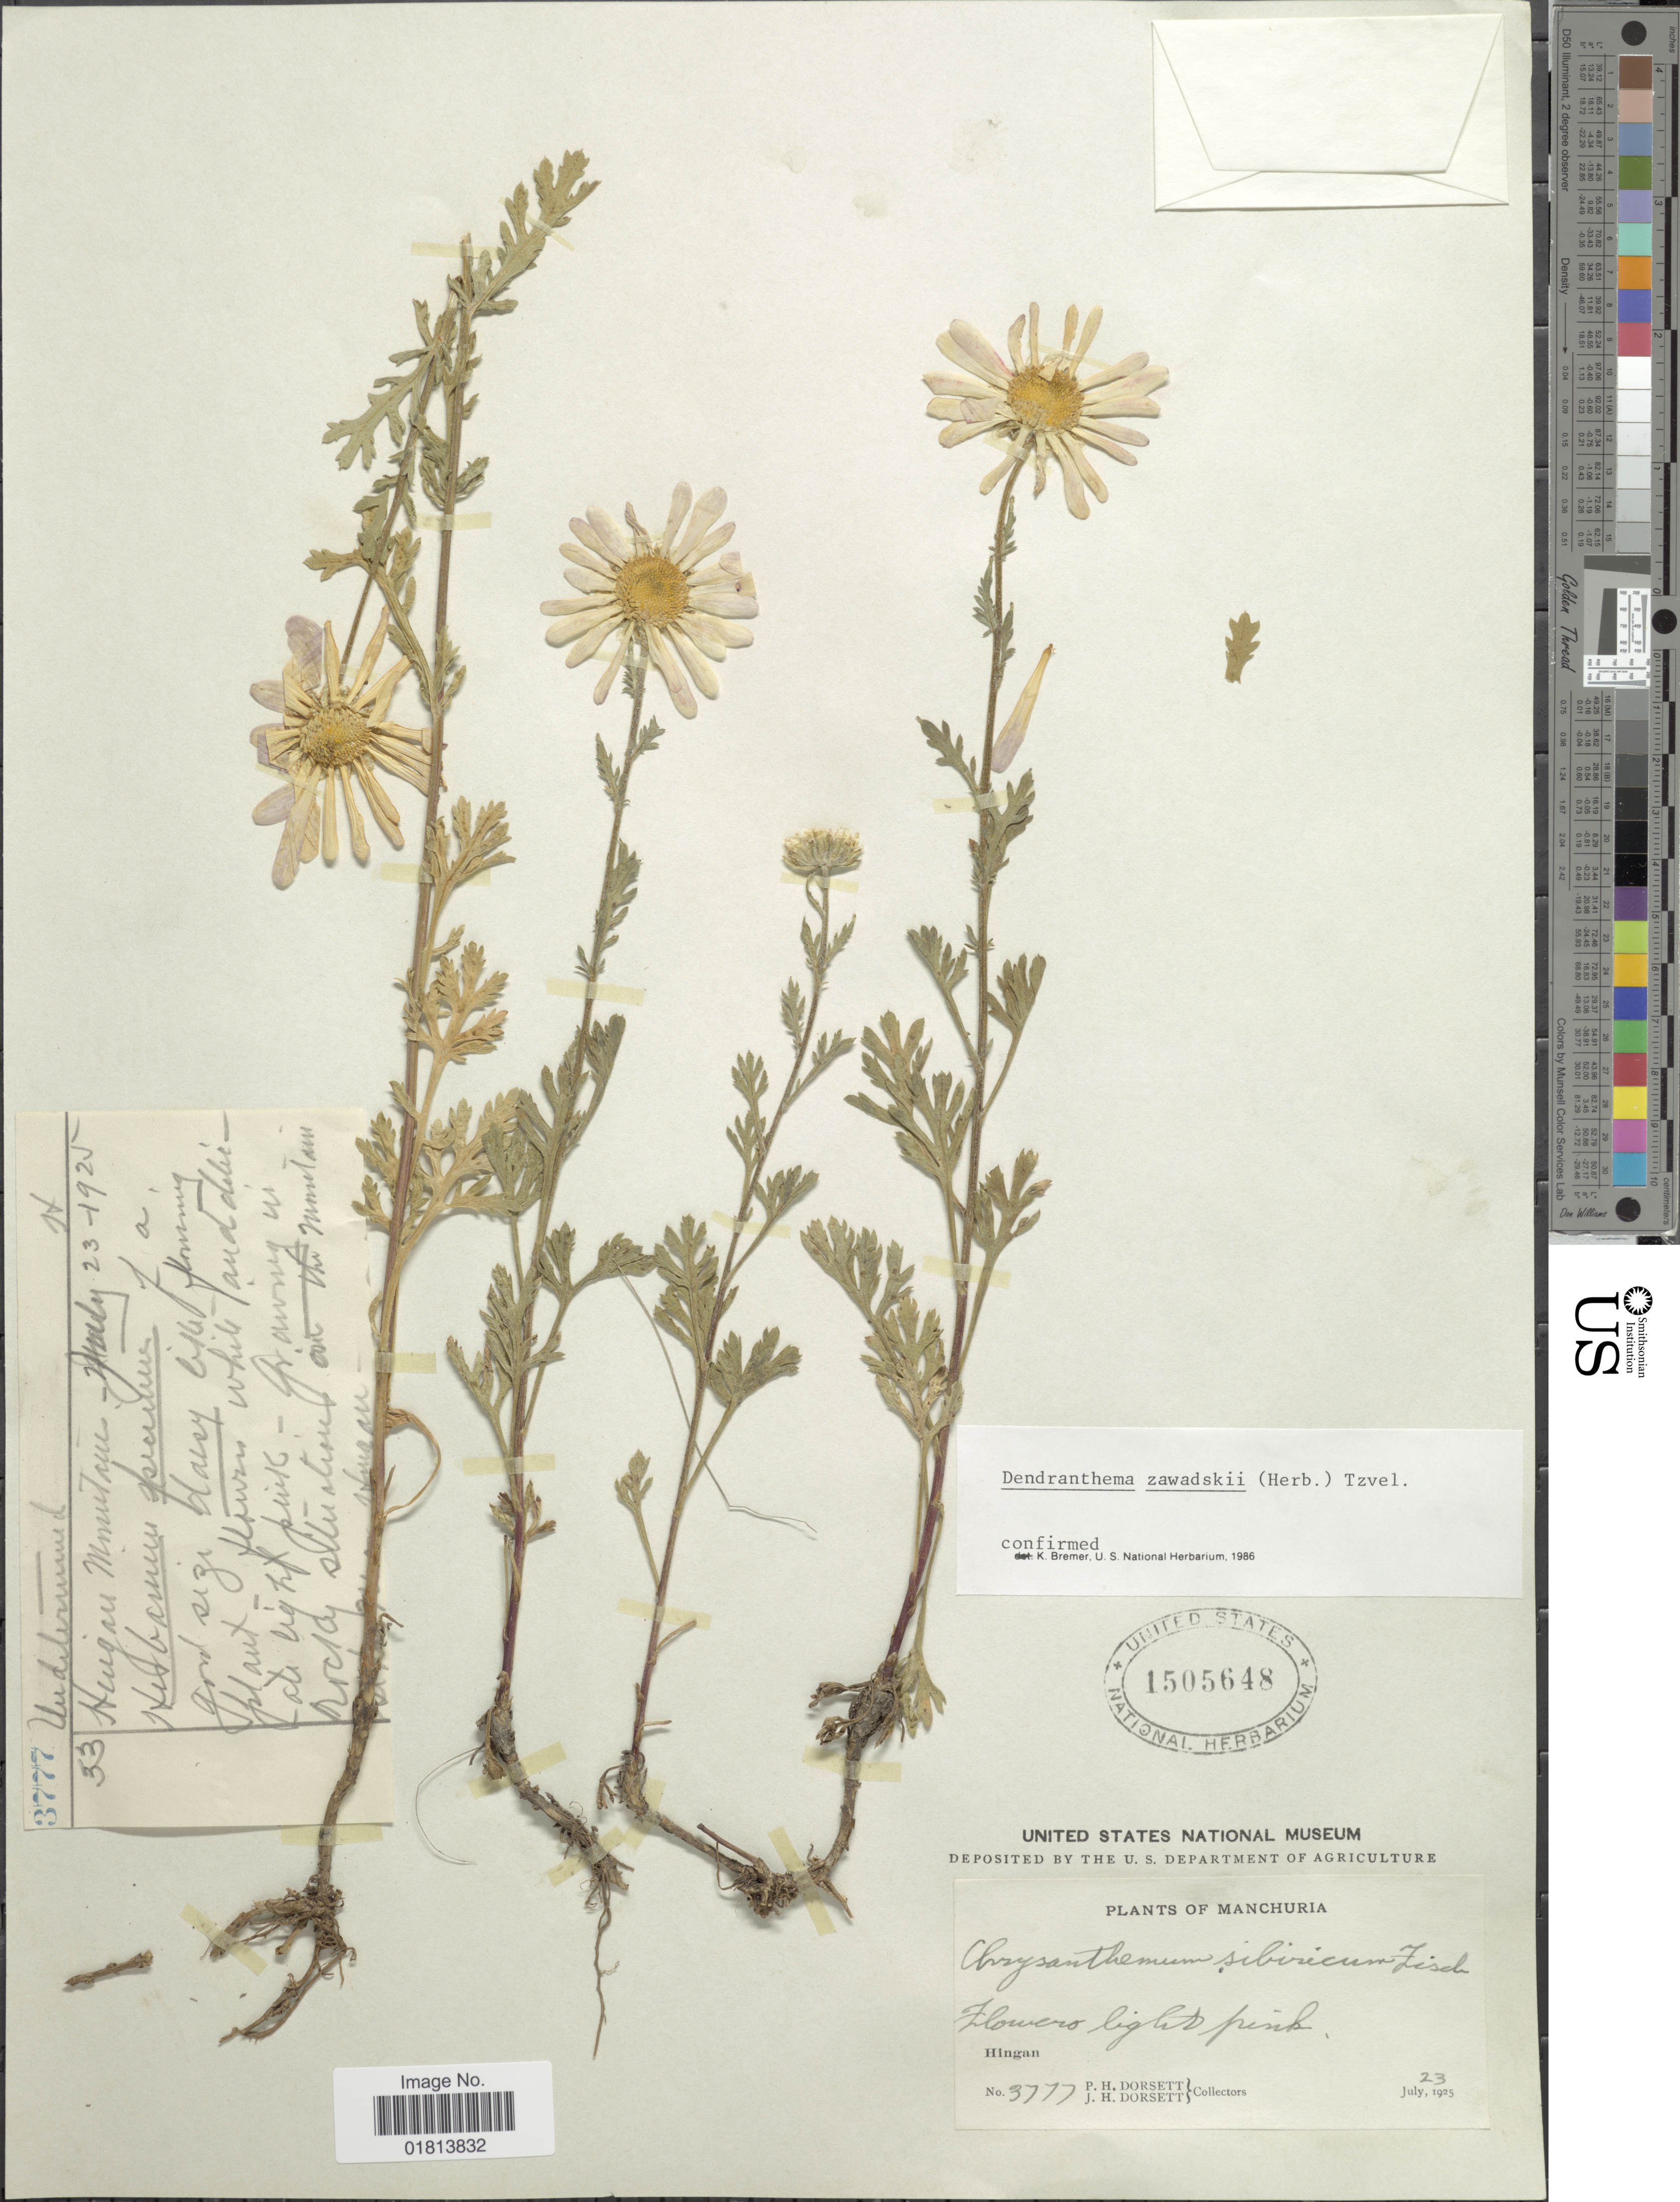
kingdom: Plantae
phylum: Tracheophyta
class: Magnoliopsida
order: Asterales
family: Asteraceae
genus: Dendranthema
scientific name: Dendranthema zawadskii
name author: (Herbich) Tzvelev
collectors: P. H. Dorsett & J. Dorsett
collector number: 3777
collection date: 1925-07-23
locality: Manchuria, Hingan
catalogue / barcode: US 1505648